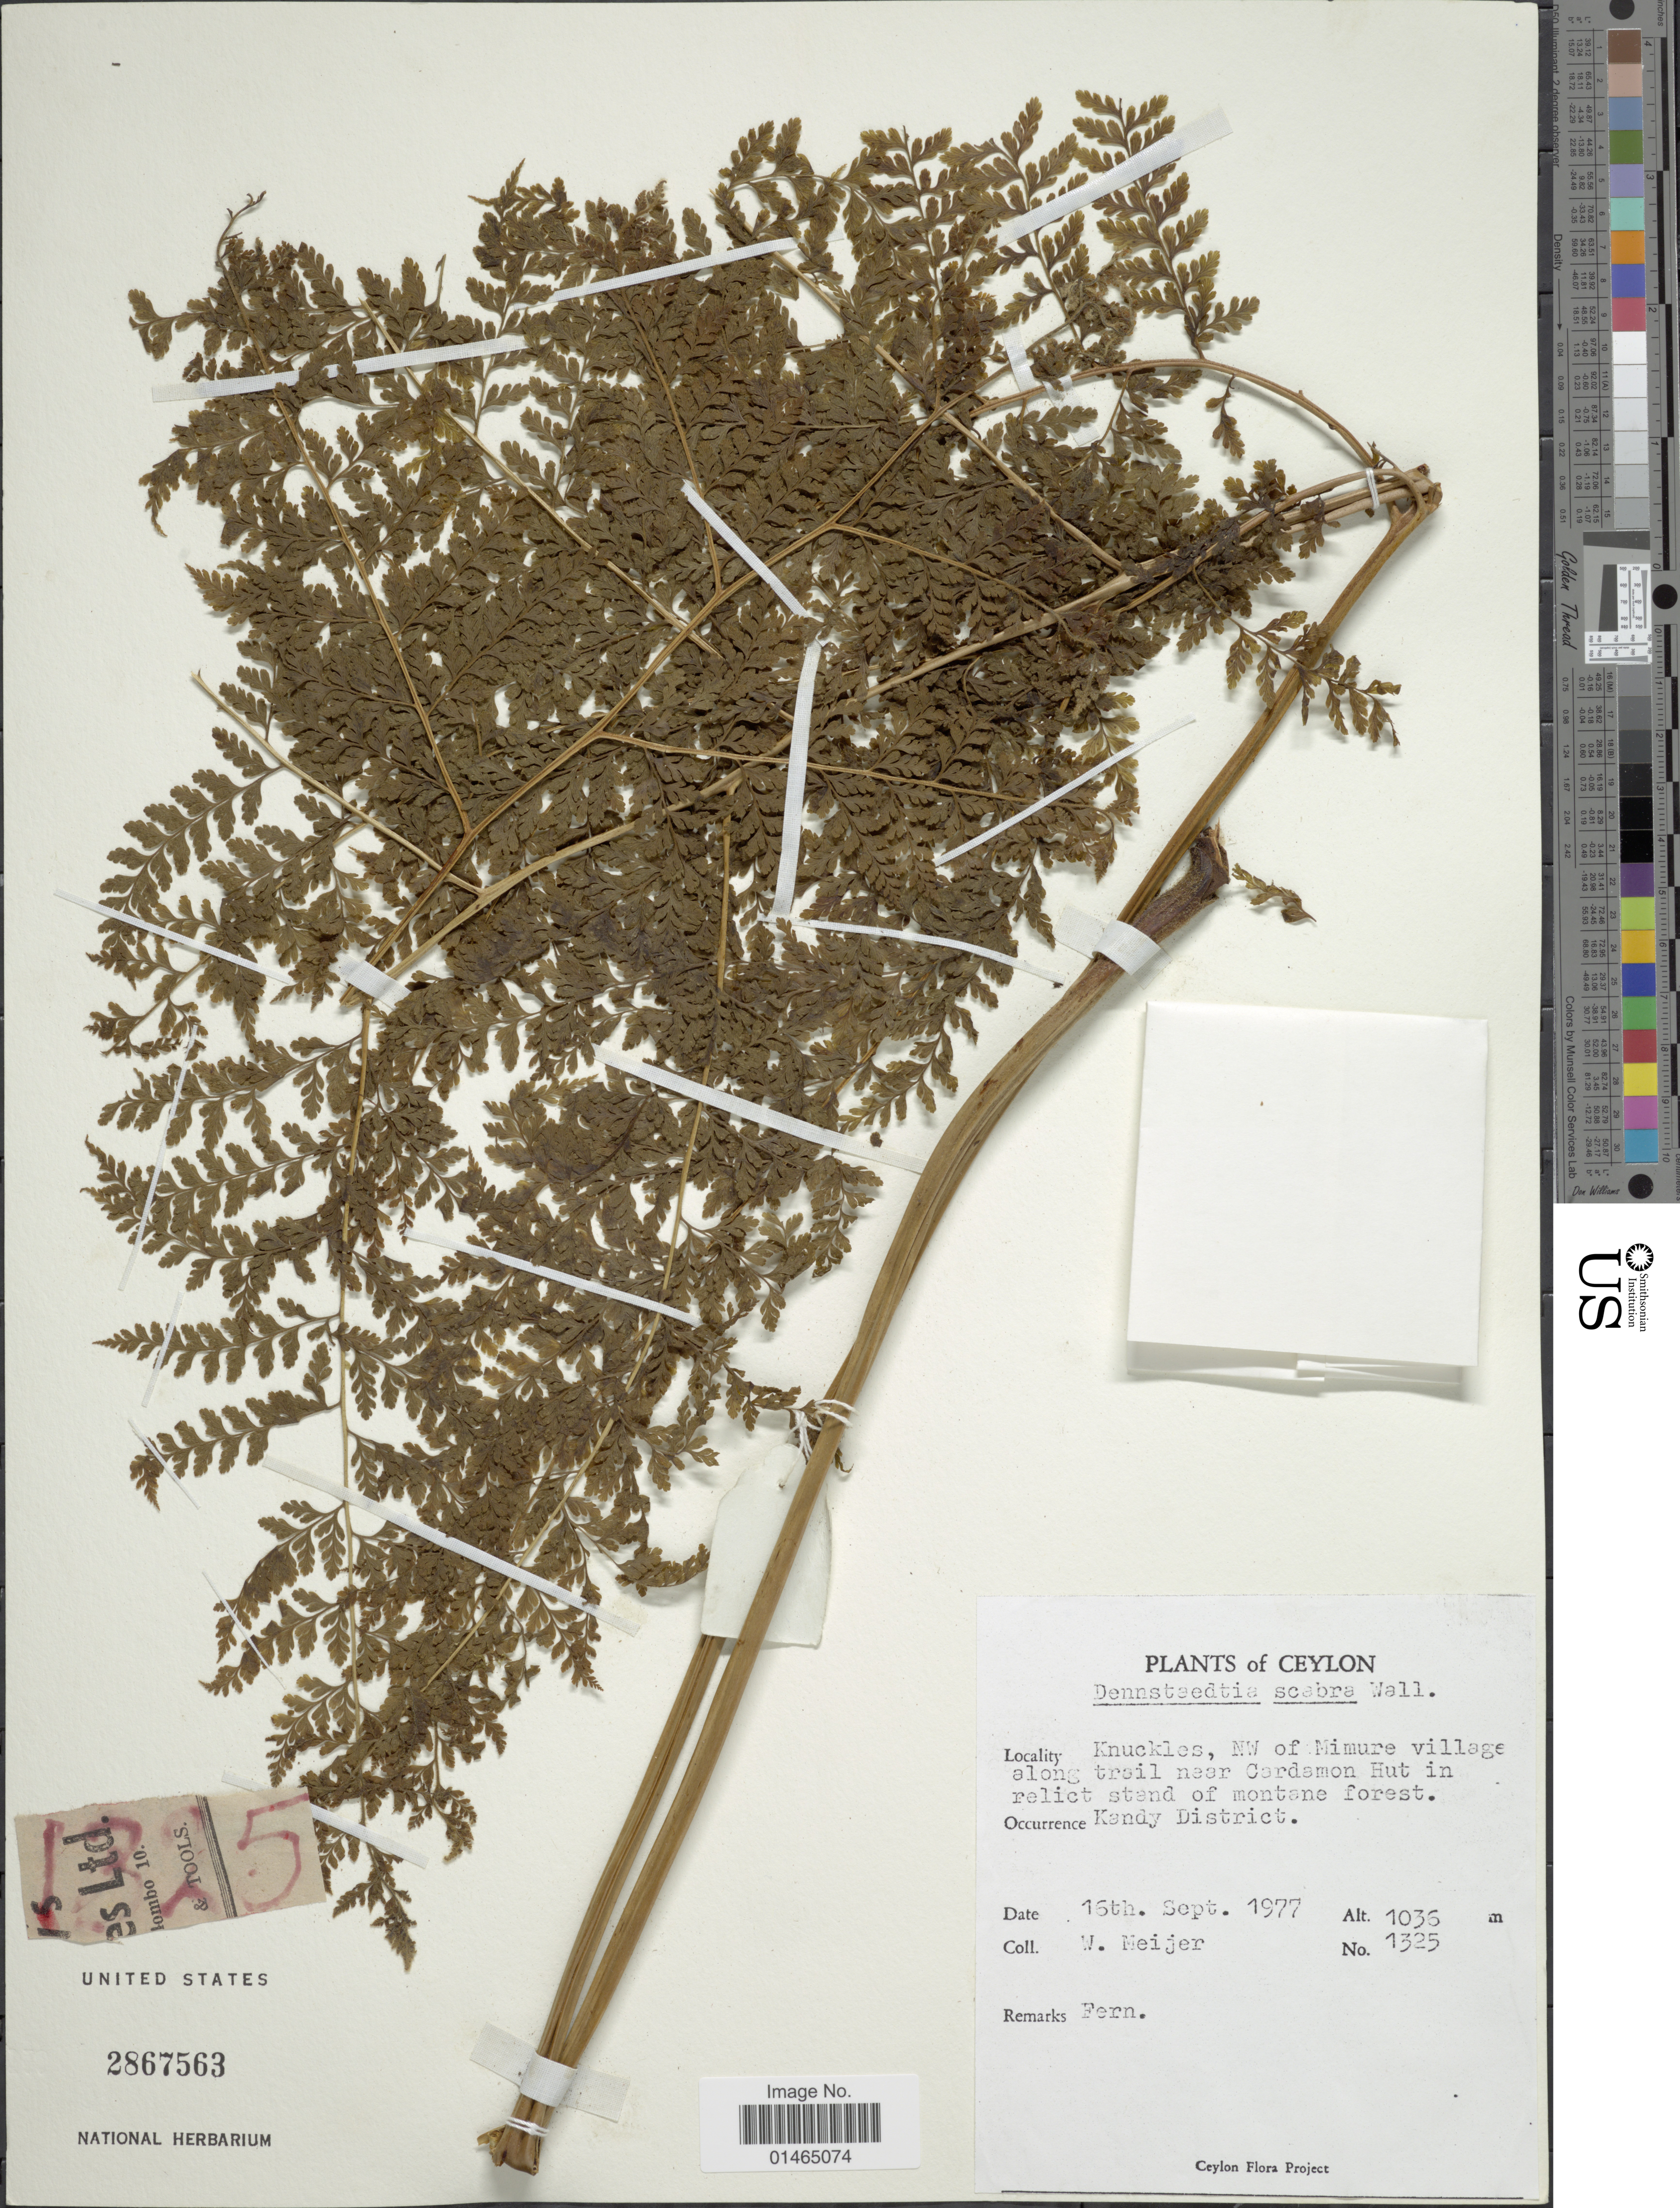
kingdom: Plantae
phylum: Tracheophyta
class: Polypodiopsida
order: Polypodiales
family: Dennstaedtiaceae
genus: Dennstaedtia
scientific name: Dennstaedtia scabra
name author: (Wall. ex Hook.) T. Moore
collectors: W. Meijer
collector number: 1325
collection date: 1977-09-16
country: Sri Lanka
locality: Ceylon. Knuckles, NW of Mimure village along trail near Cardamon Hut in relict stand of montane forest, Kandy District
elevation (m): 1036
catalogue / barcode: US 2867563